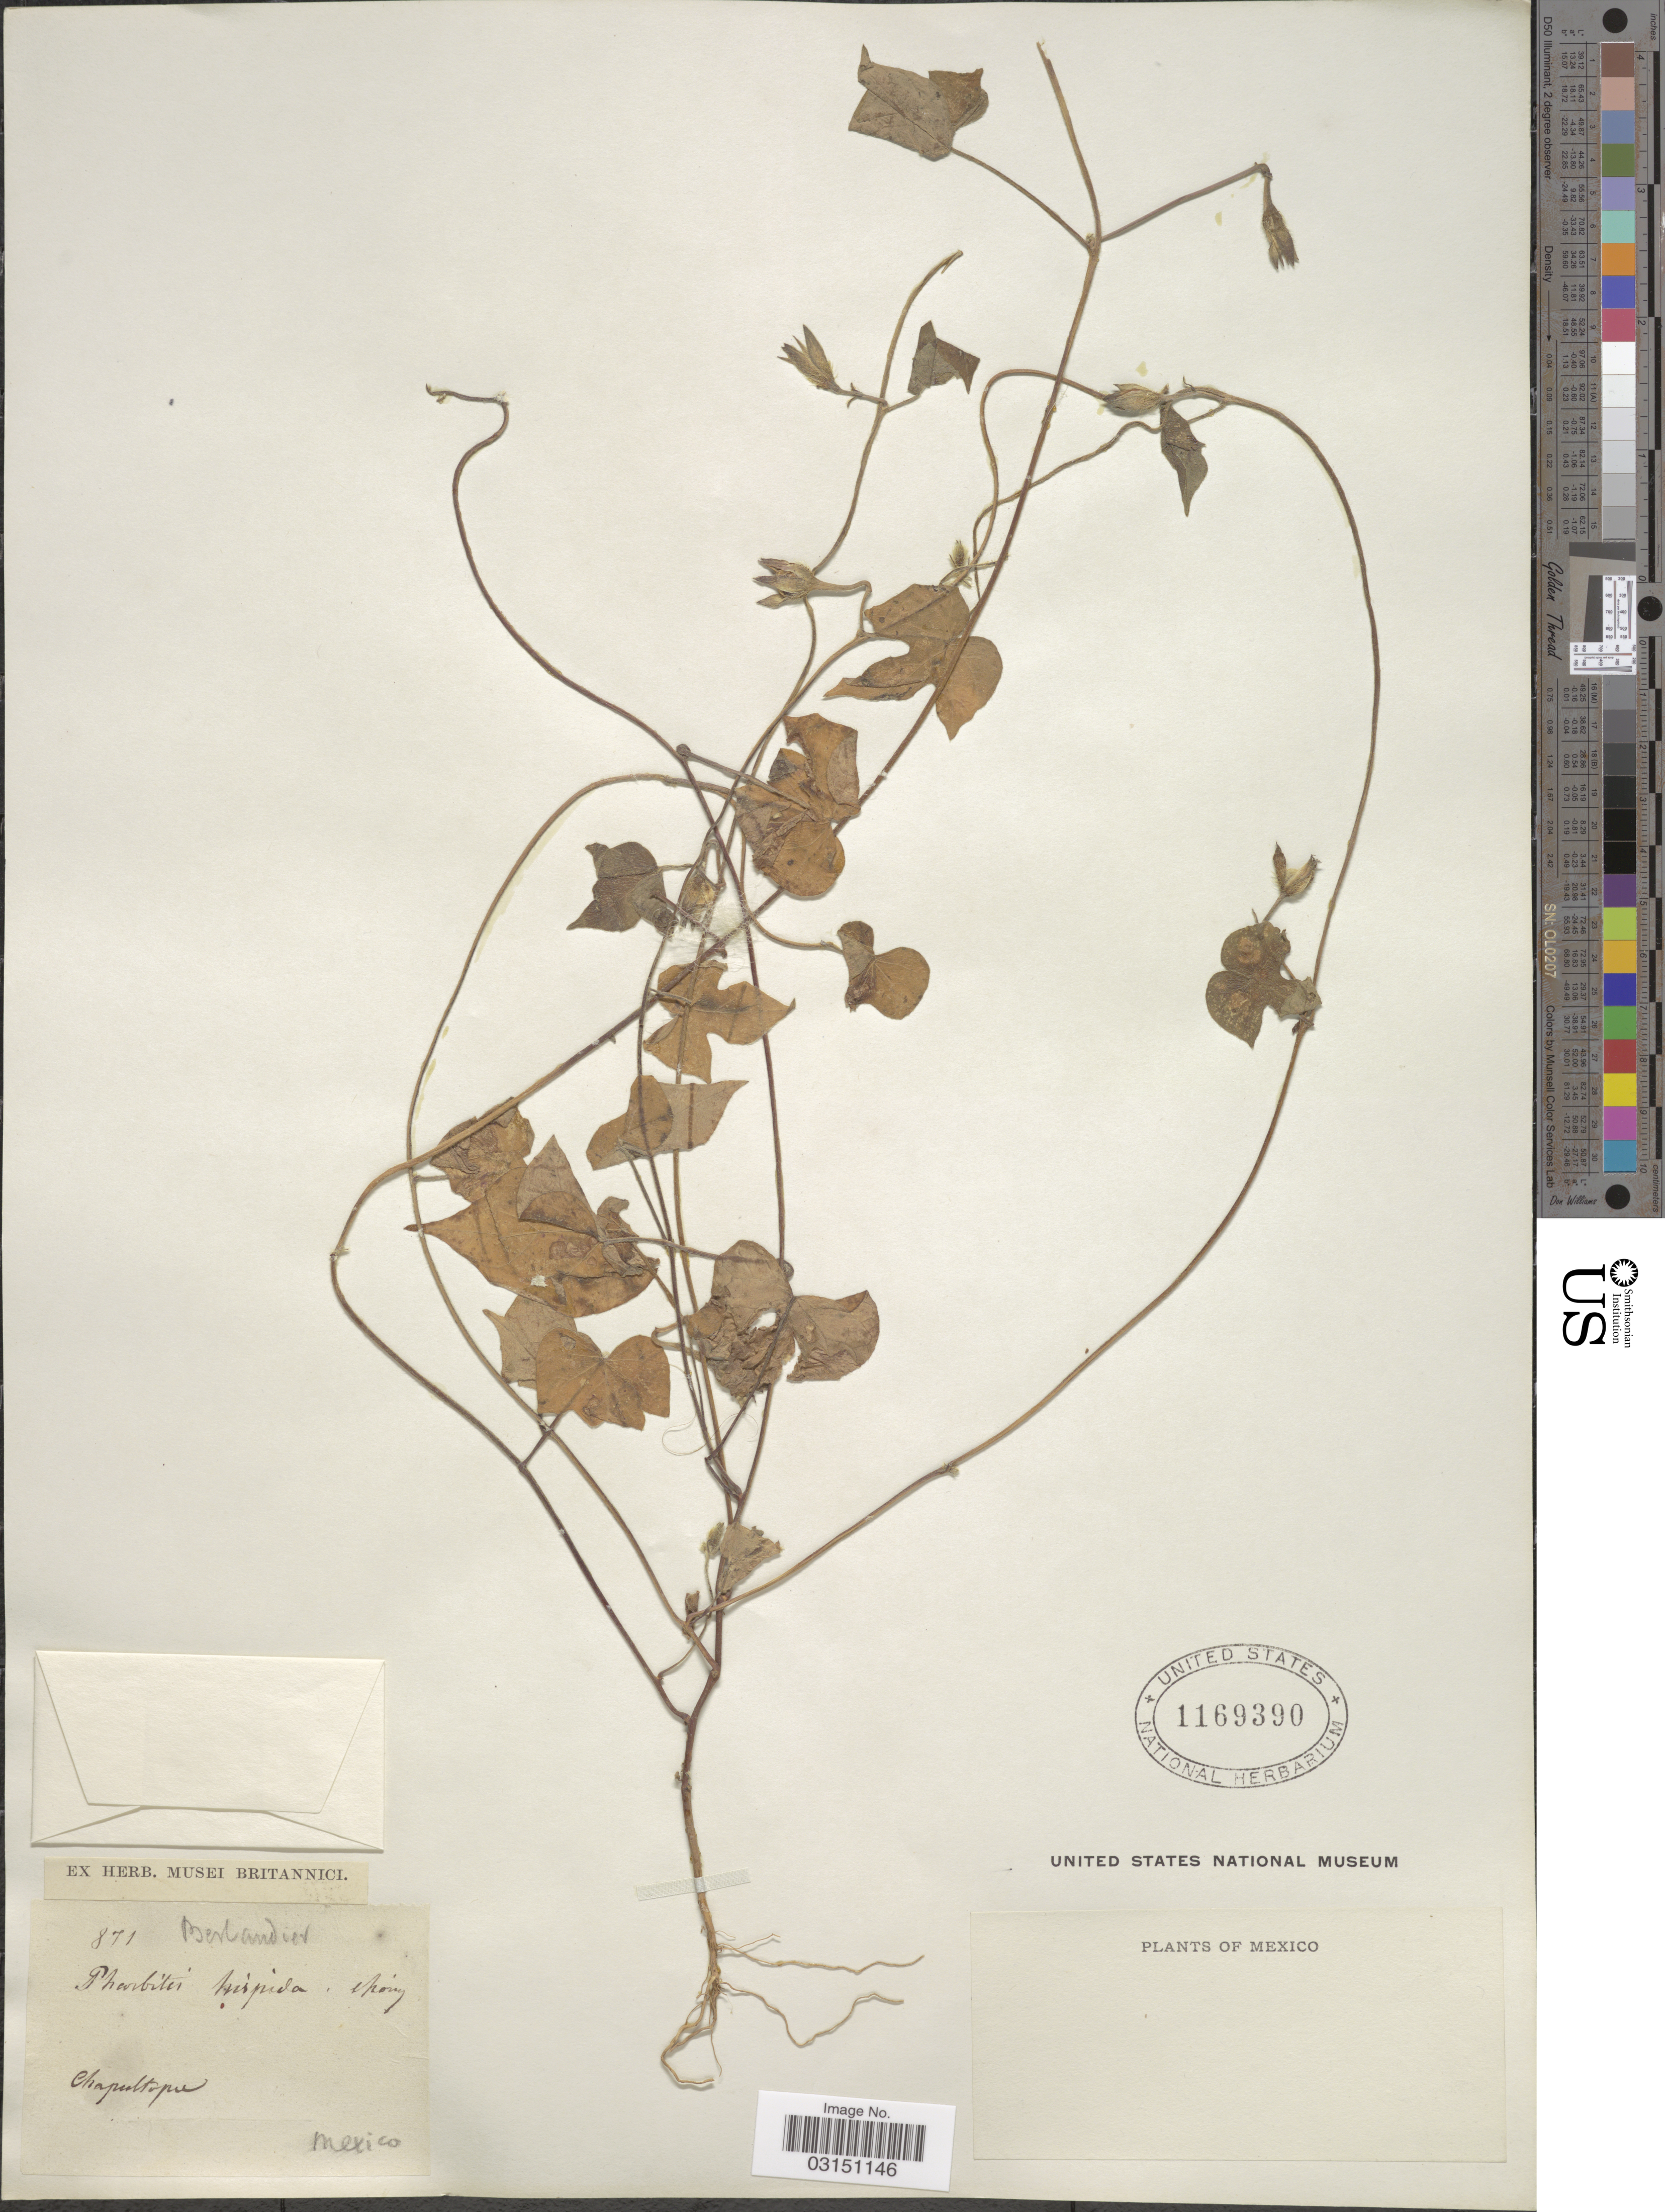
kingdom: Plantae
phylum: Tracheophyta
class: Magnoliopsida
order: Solanales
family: Convolvulaceae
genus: Ipomoea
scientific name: Ipomoea purpurea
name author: (L.) Roth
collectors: J. L. Berlandier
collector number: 871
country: Mexico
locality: Chapultepec.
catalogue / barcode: US 1169390